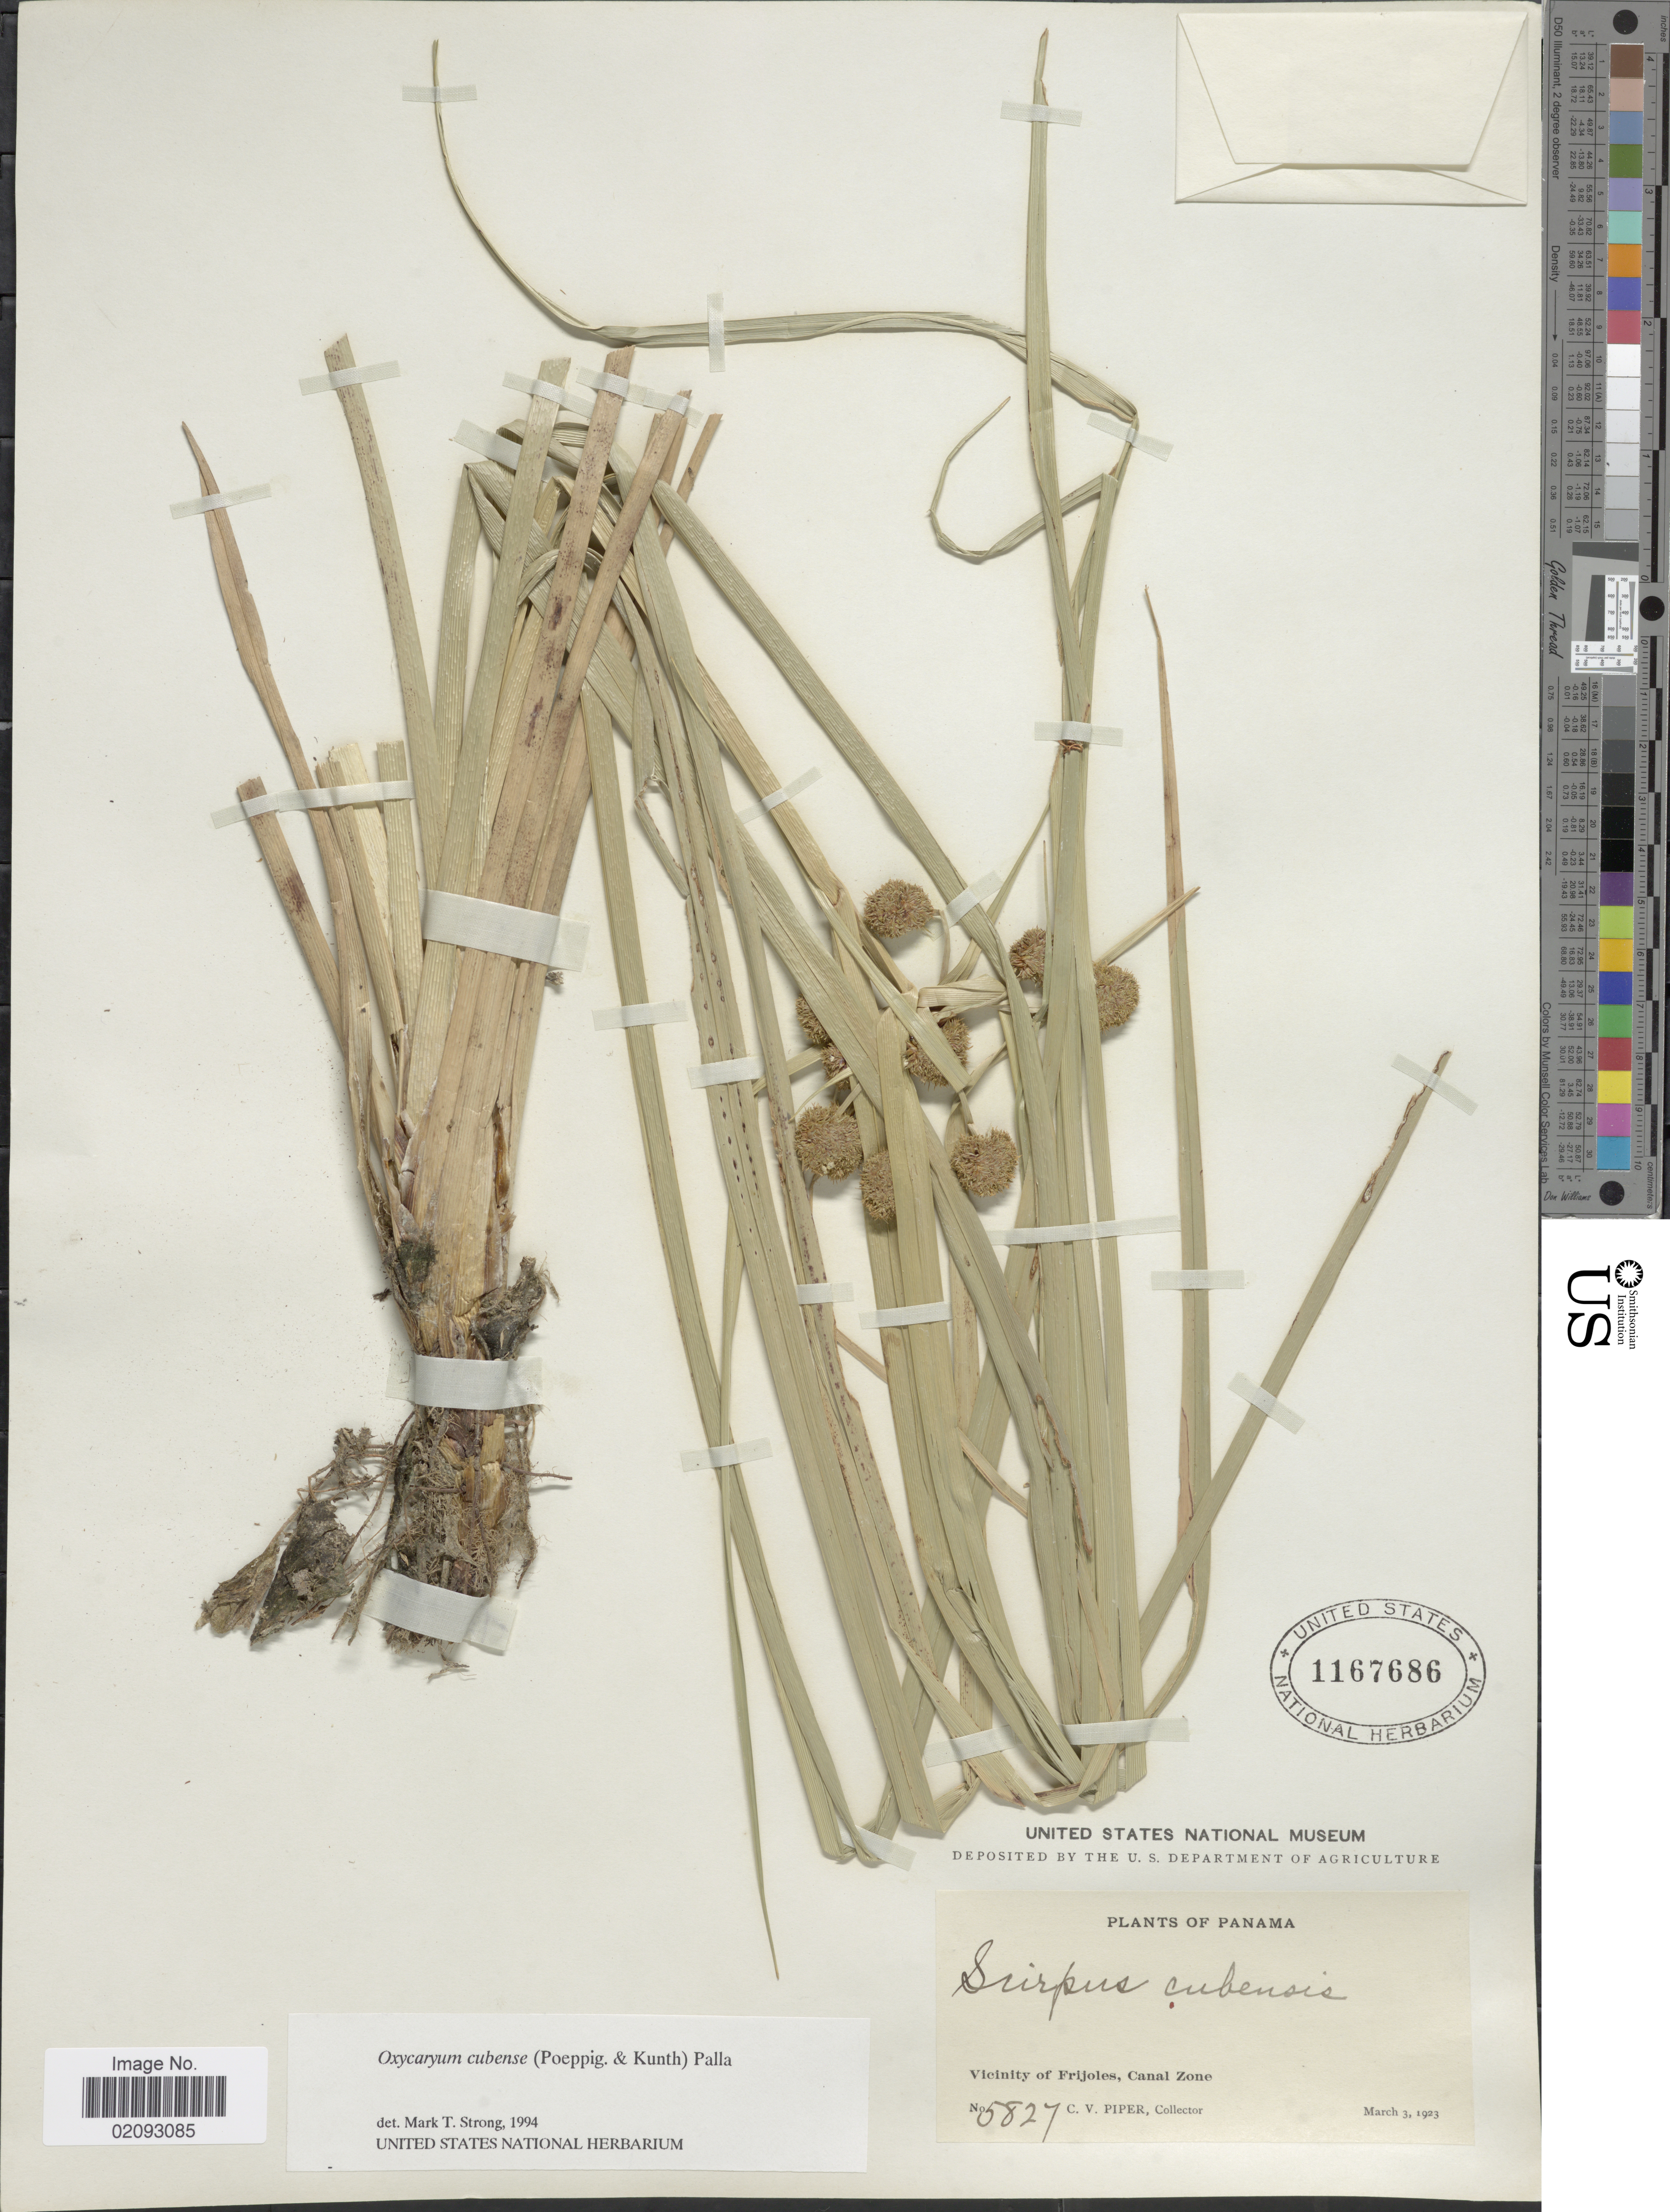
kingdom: Plantae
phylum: Tracheophyta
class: Liliopsida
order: Poales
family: Cyperaceae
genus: Cyperus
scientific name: Cyperus blepharoleptos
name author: Steud.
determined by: Strong, M. T., (US), Smithsonian Institution - National Museum of Natural History (UNITED STATES)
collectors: C. V. Piper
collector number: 5827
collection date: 1923-03-03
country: Panama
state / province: Colón / Panamá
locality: Vicinity of Frijoles, Canal Zone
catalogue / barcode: US 1167686